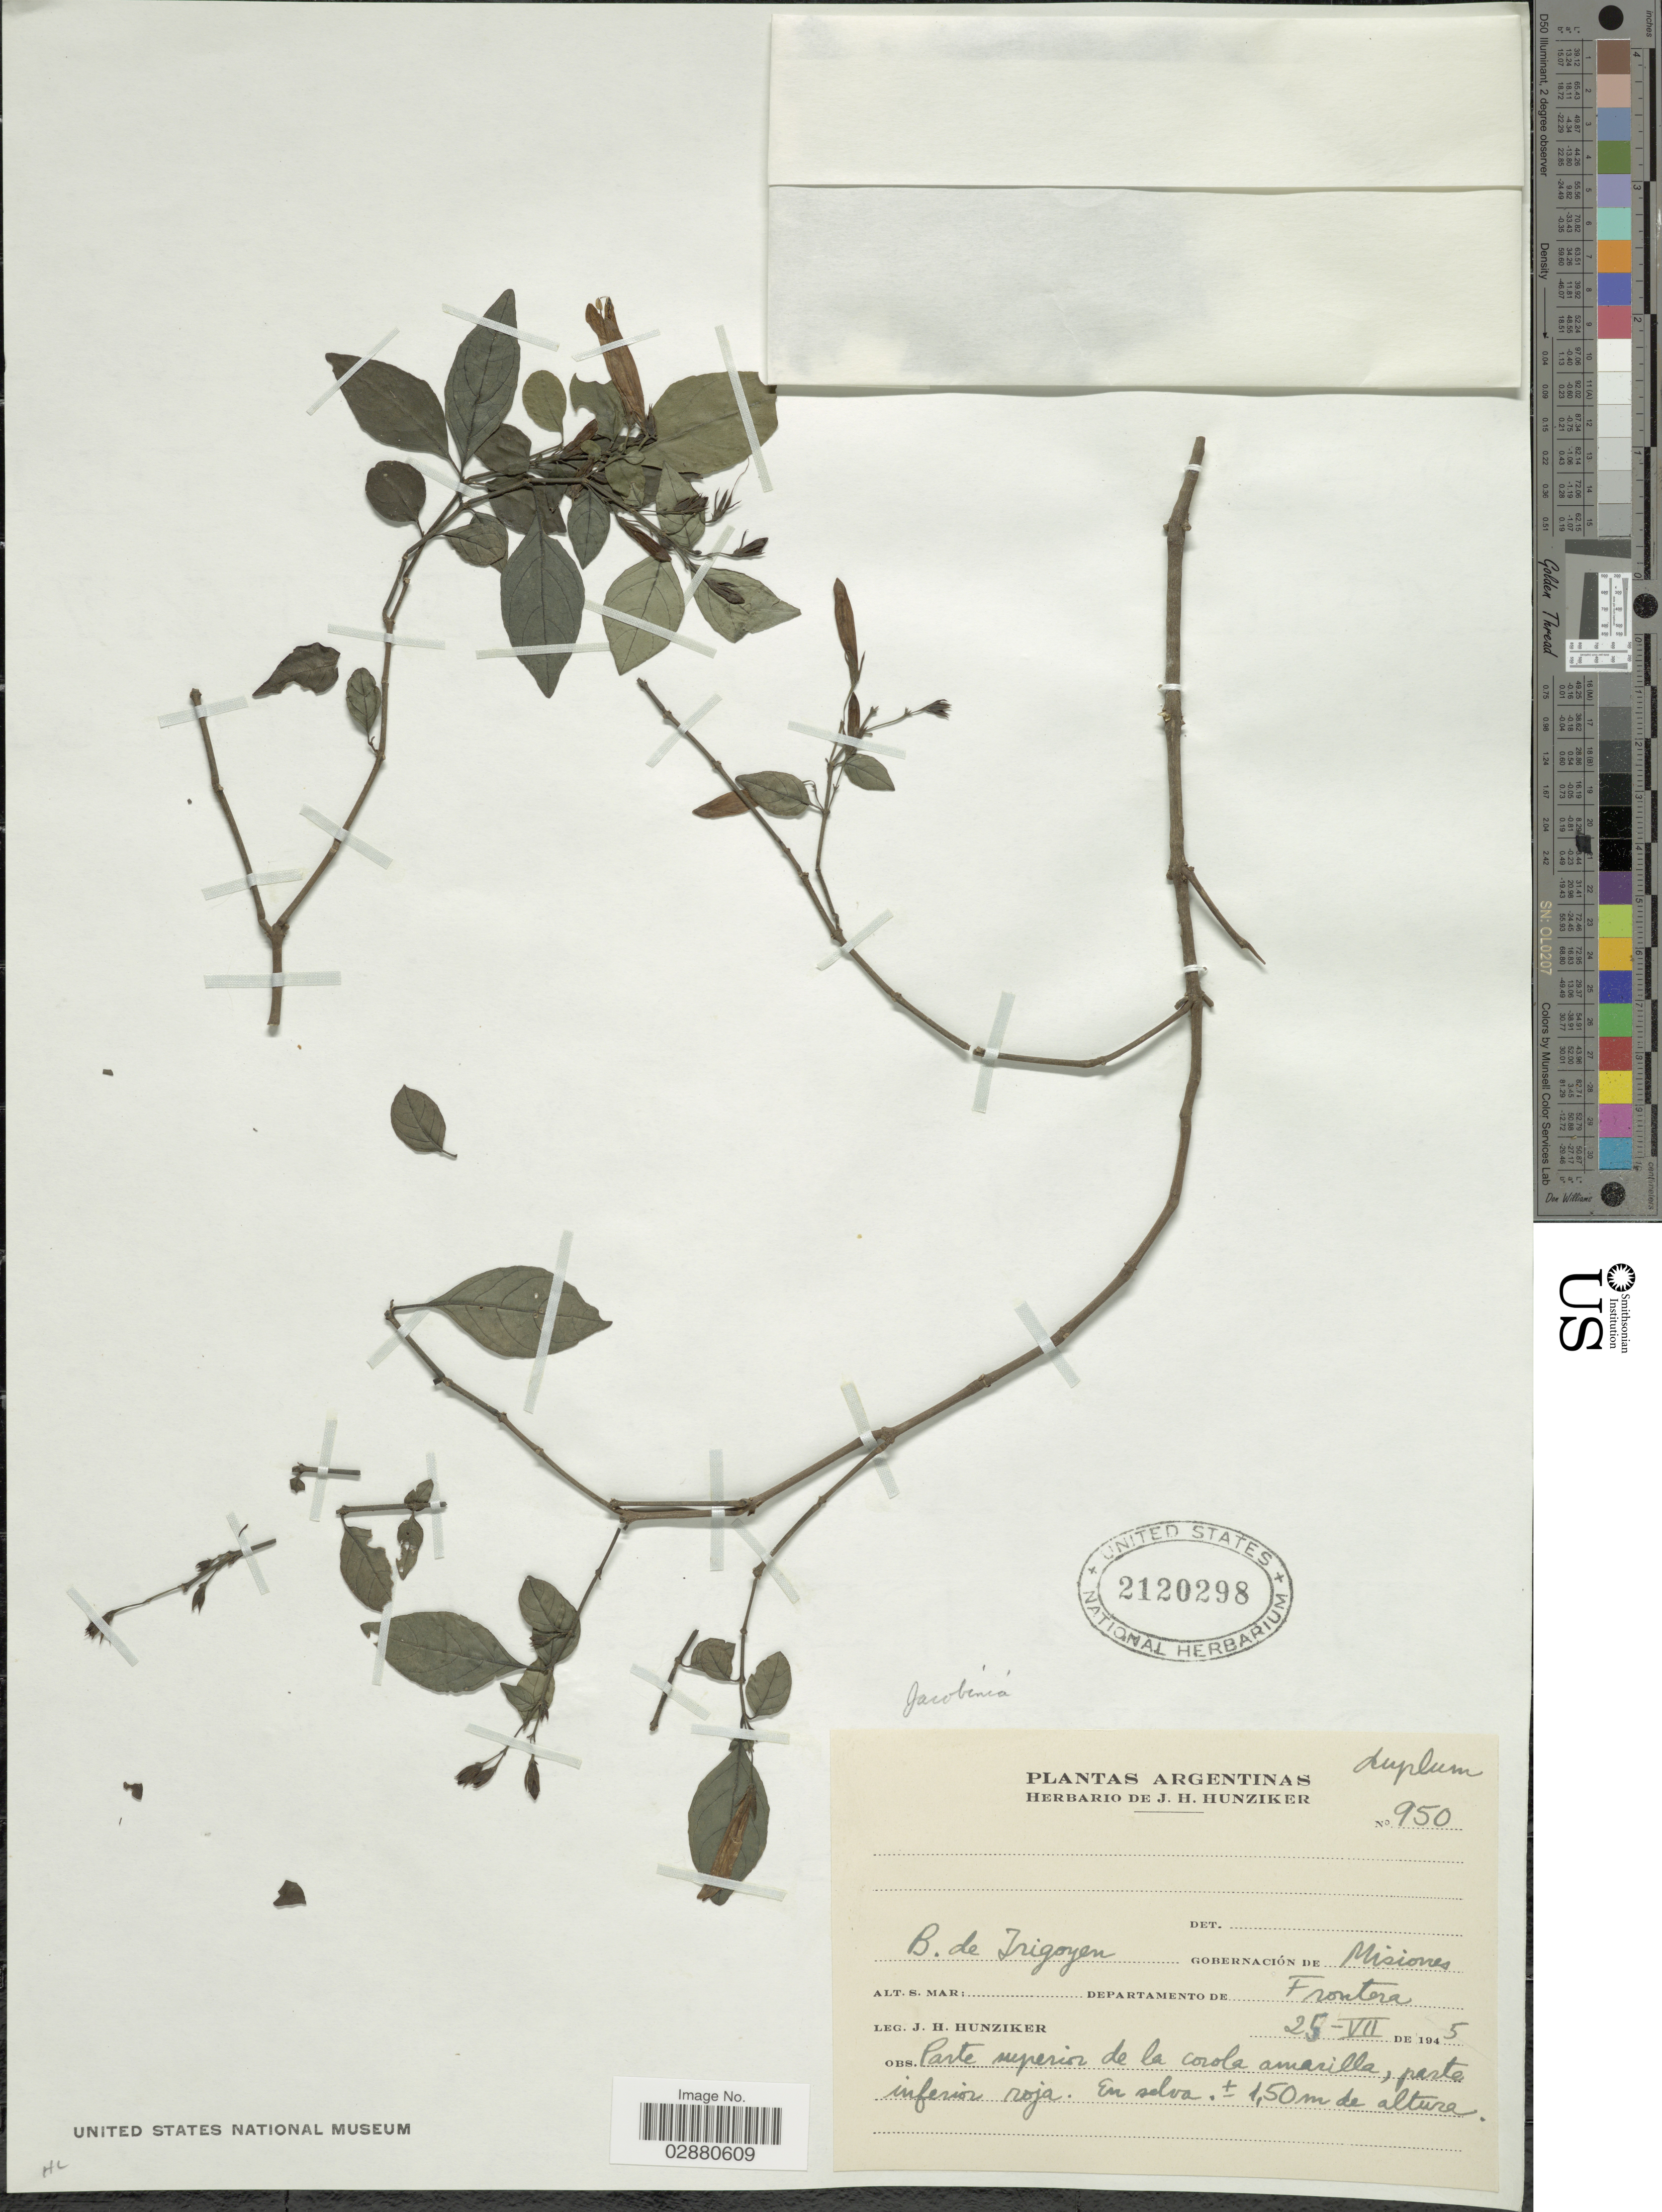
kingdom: Plantae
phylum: Tracheophyta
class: Magnoliopsida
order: Lamiales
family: Acanthaceae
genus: Justicia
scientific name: Justicia rizzinii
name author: Wassh. & J.R.I. Wood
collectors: J. H. Hunziker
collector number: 950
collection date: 1945-07-25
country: Argentina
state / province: Misiones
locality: B. de Irigoyen. Gobernacíon de Misiones. Departamento de Frontera.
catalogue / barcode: US 2120298